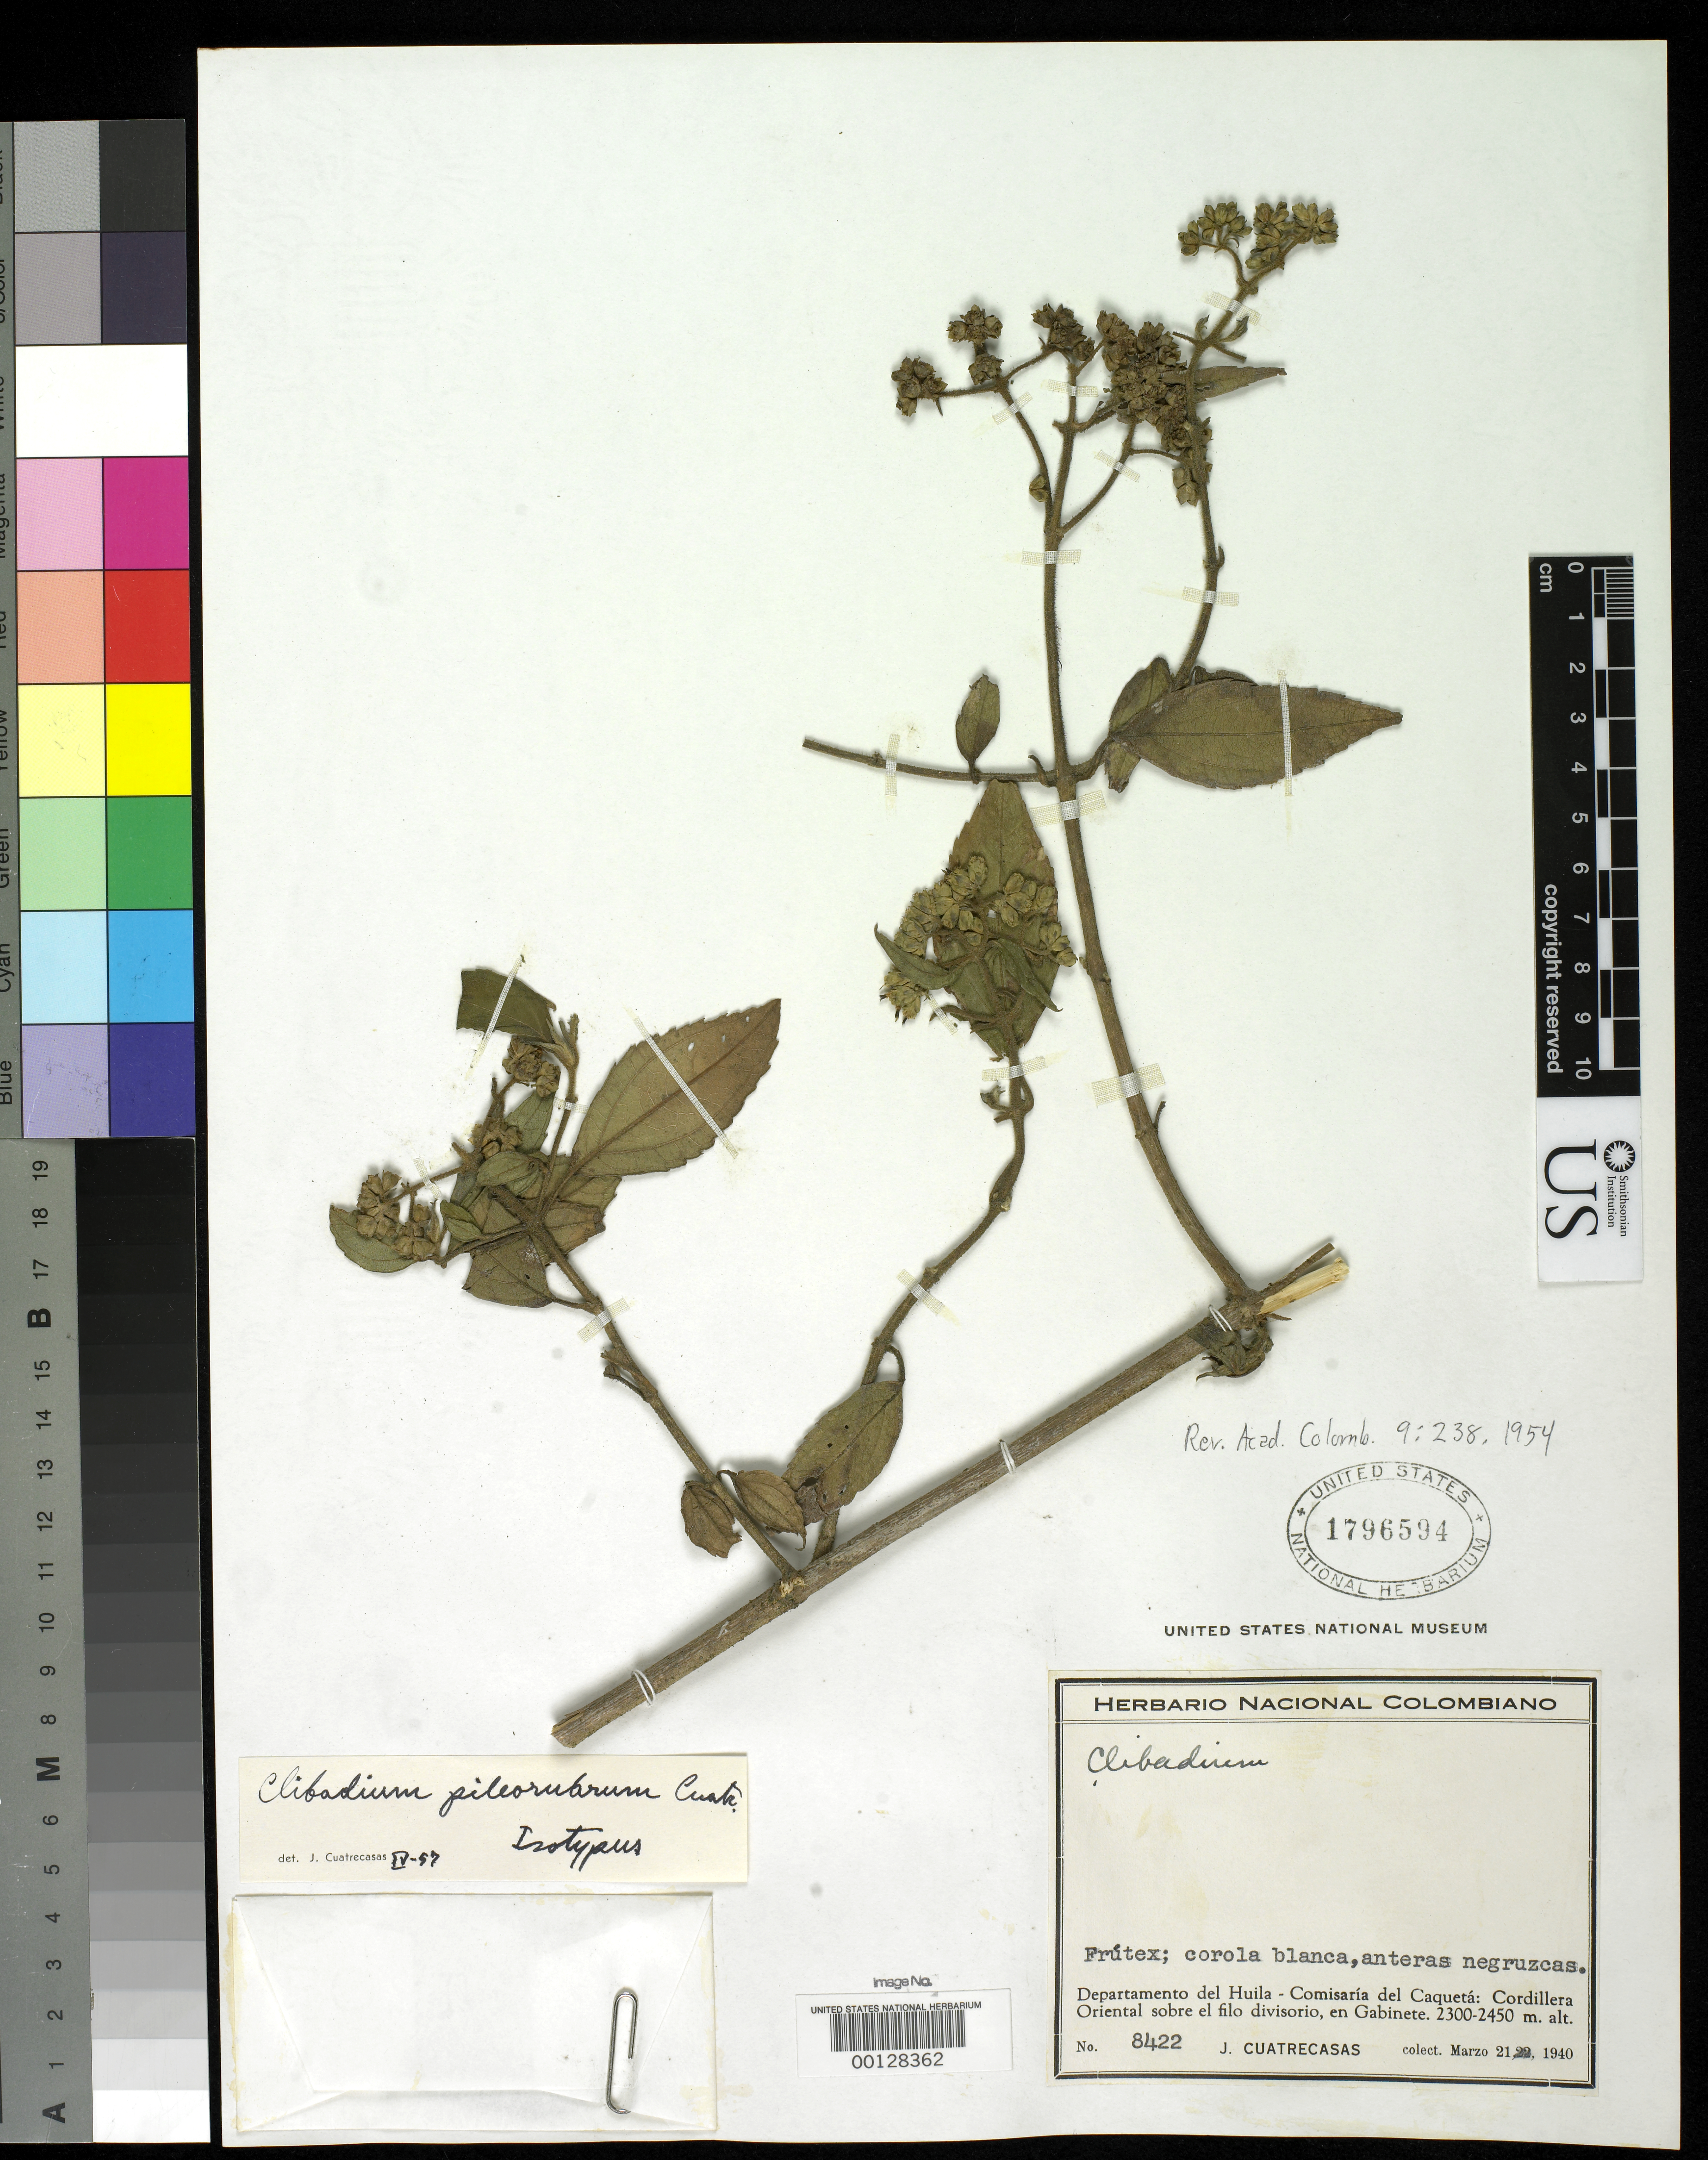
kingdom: Plantae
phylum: Tracheophyta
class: Magnoliopsida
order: Asterales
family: Asteraceae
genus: Clibadium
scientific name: Clibadium pileorubrum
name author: Cuatrec.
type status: Isotype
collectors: J. Cuatrecasas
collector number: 8422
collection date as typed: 21 Mar 1940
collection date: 1940-03-21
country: Colombia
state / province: Caquetá / Huila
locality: Cordillea Oriental, Gabinete.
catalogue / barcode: US 1796594